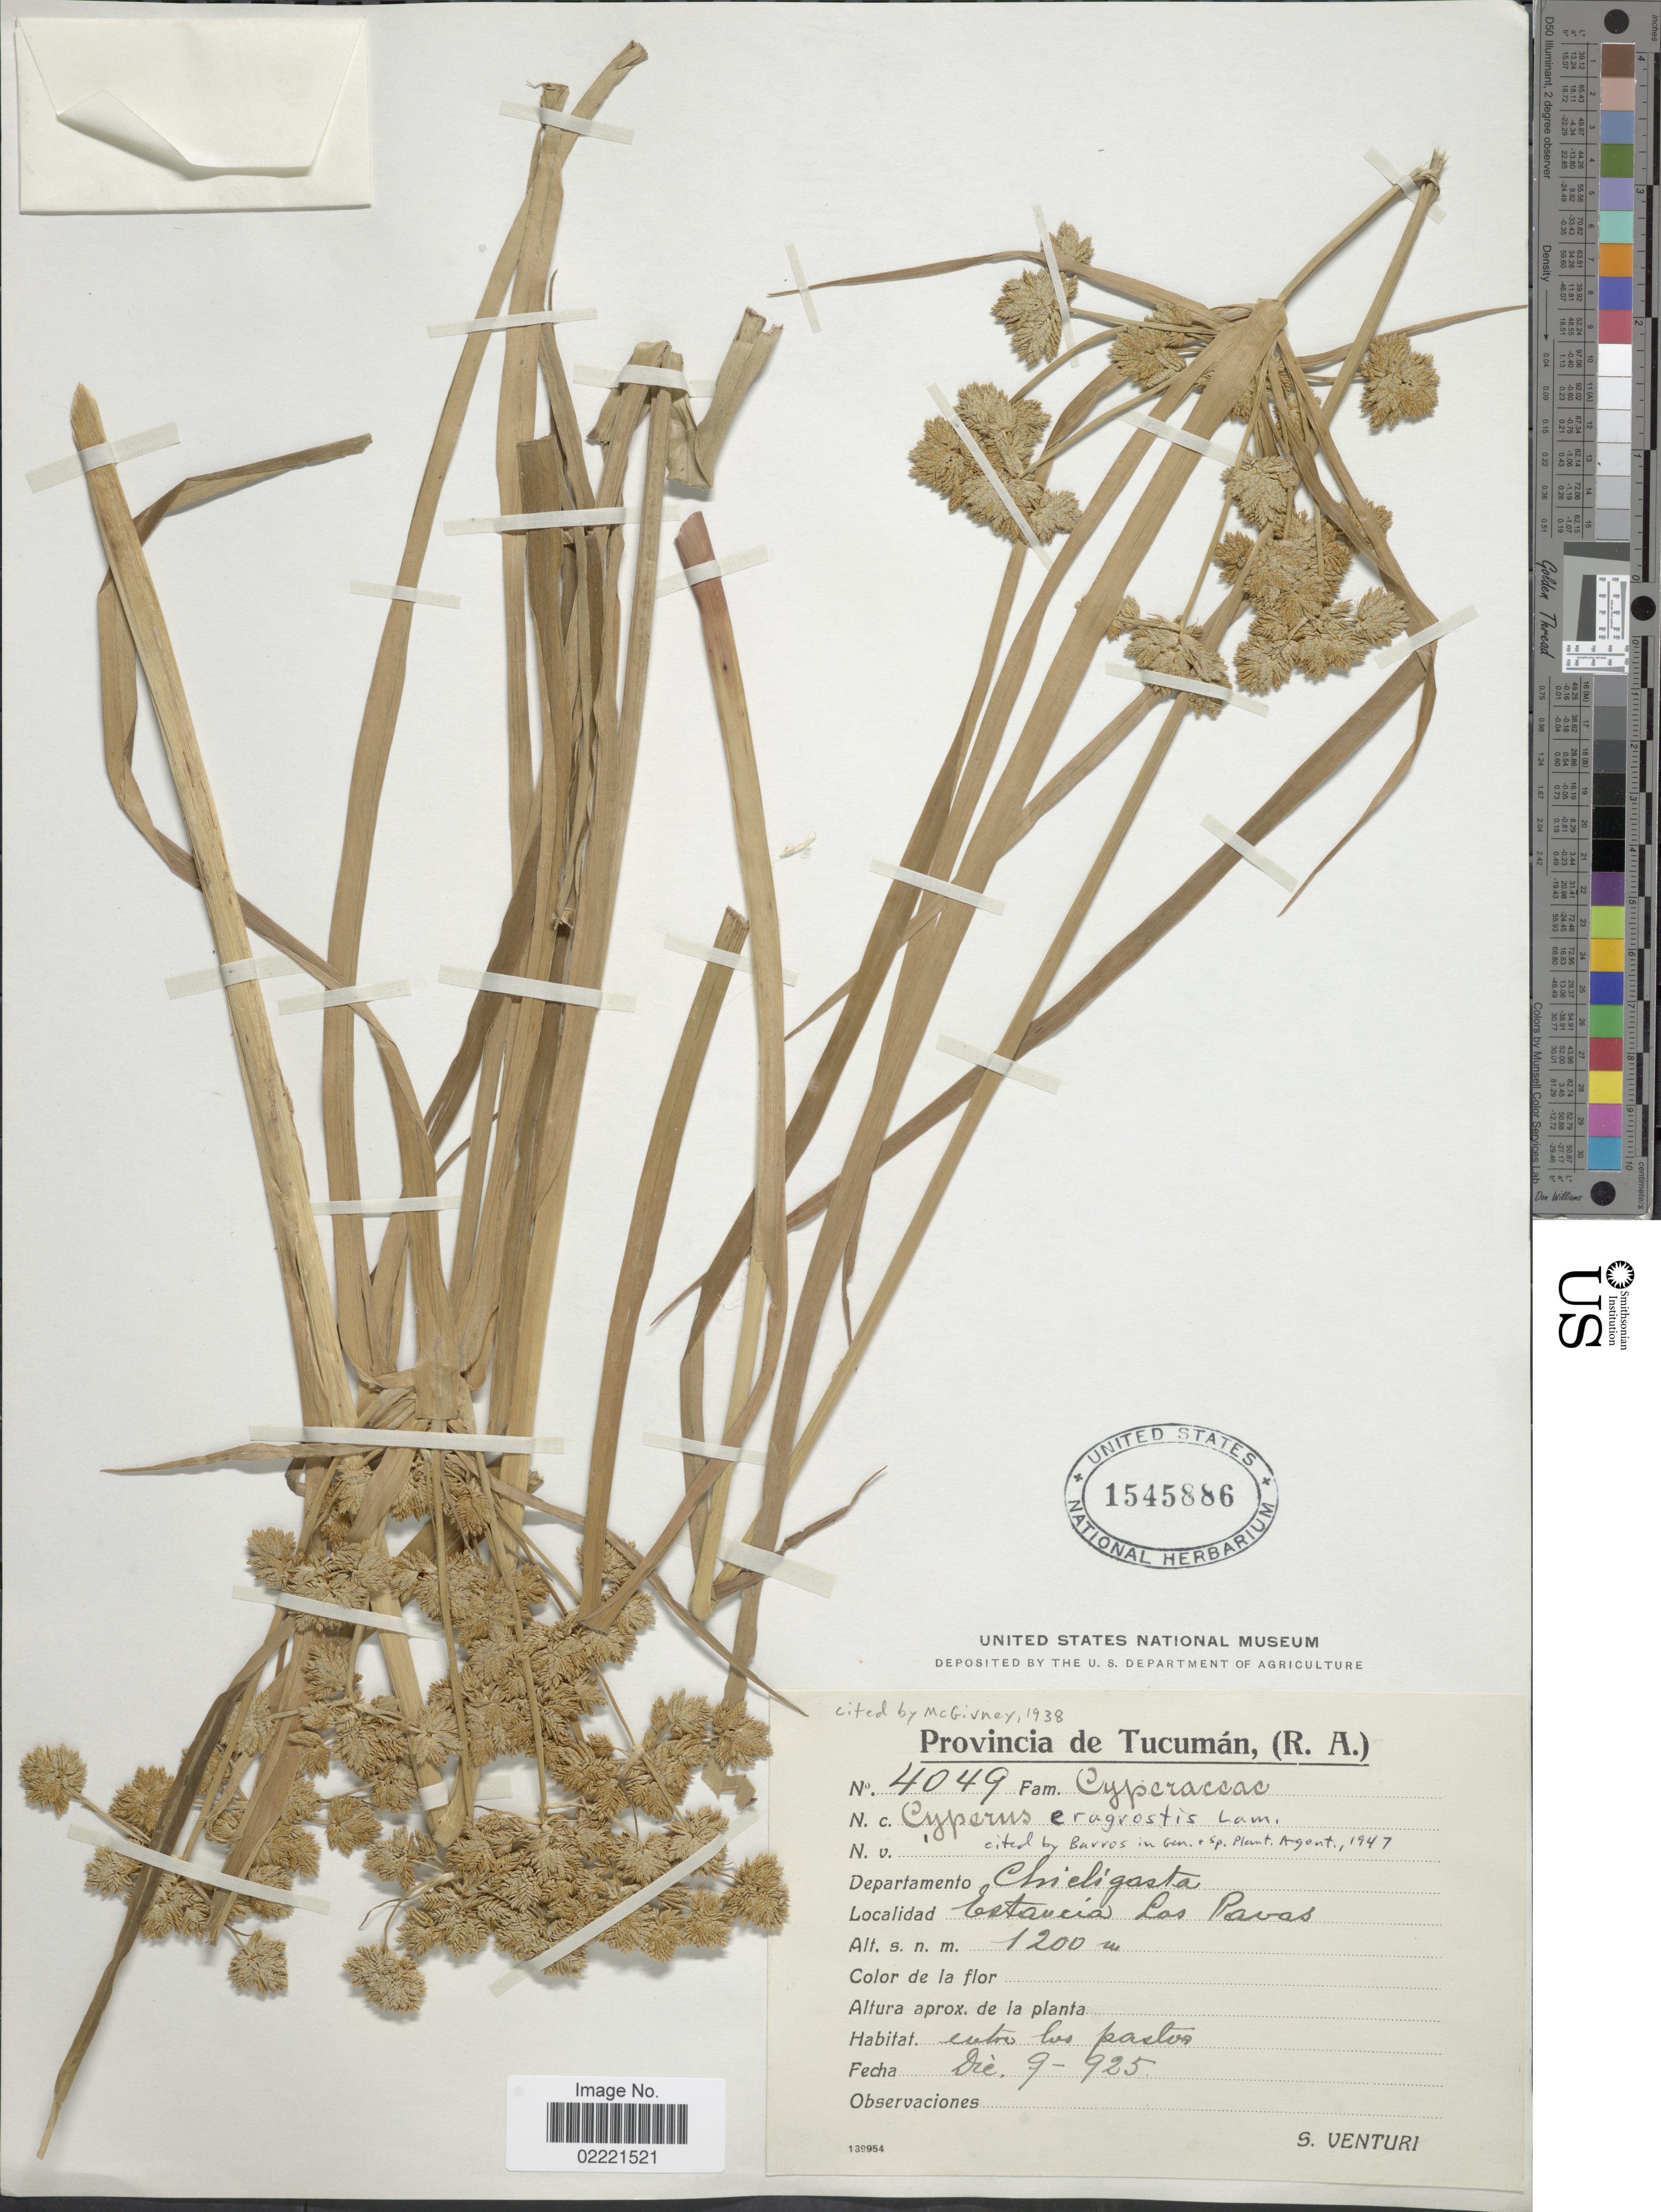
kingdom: Plantae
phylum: Tracheophyta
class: Liliopsida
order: Poales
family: Cyperaceae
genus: Cyperus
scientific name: Cyperus eragrostis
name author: Lam.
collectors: S. Venturi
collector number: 4049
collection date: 1925-12-09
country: Argentina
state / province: Tucuman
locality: (R.A.) Departamento Chicligasta, Estancia Los Pavas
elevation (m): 1200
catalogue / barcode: US 1545886